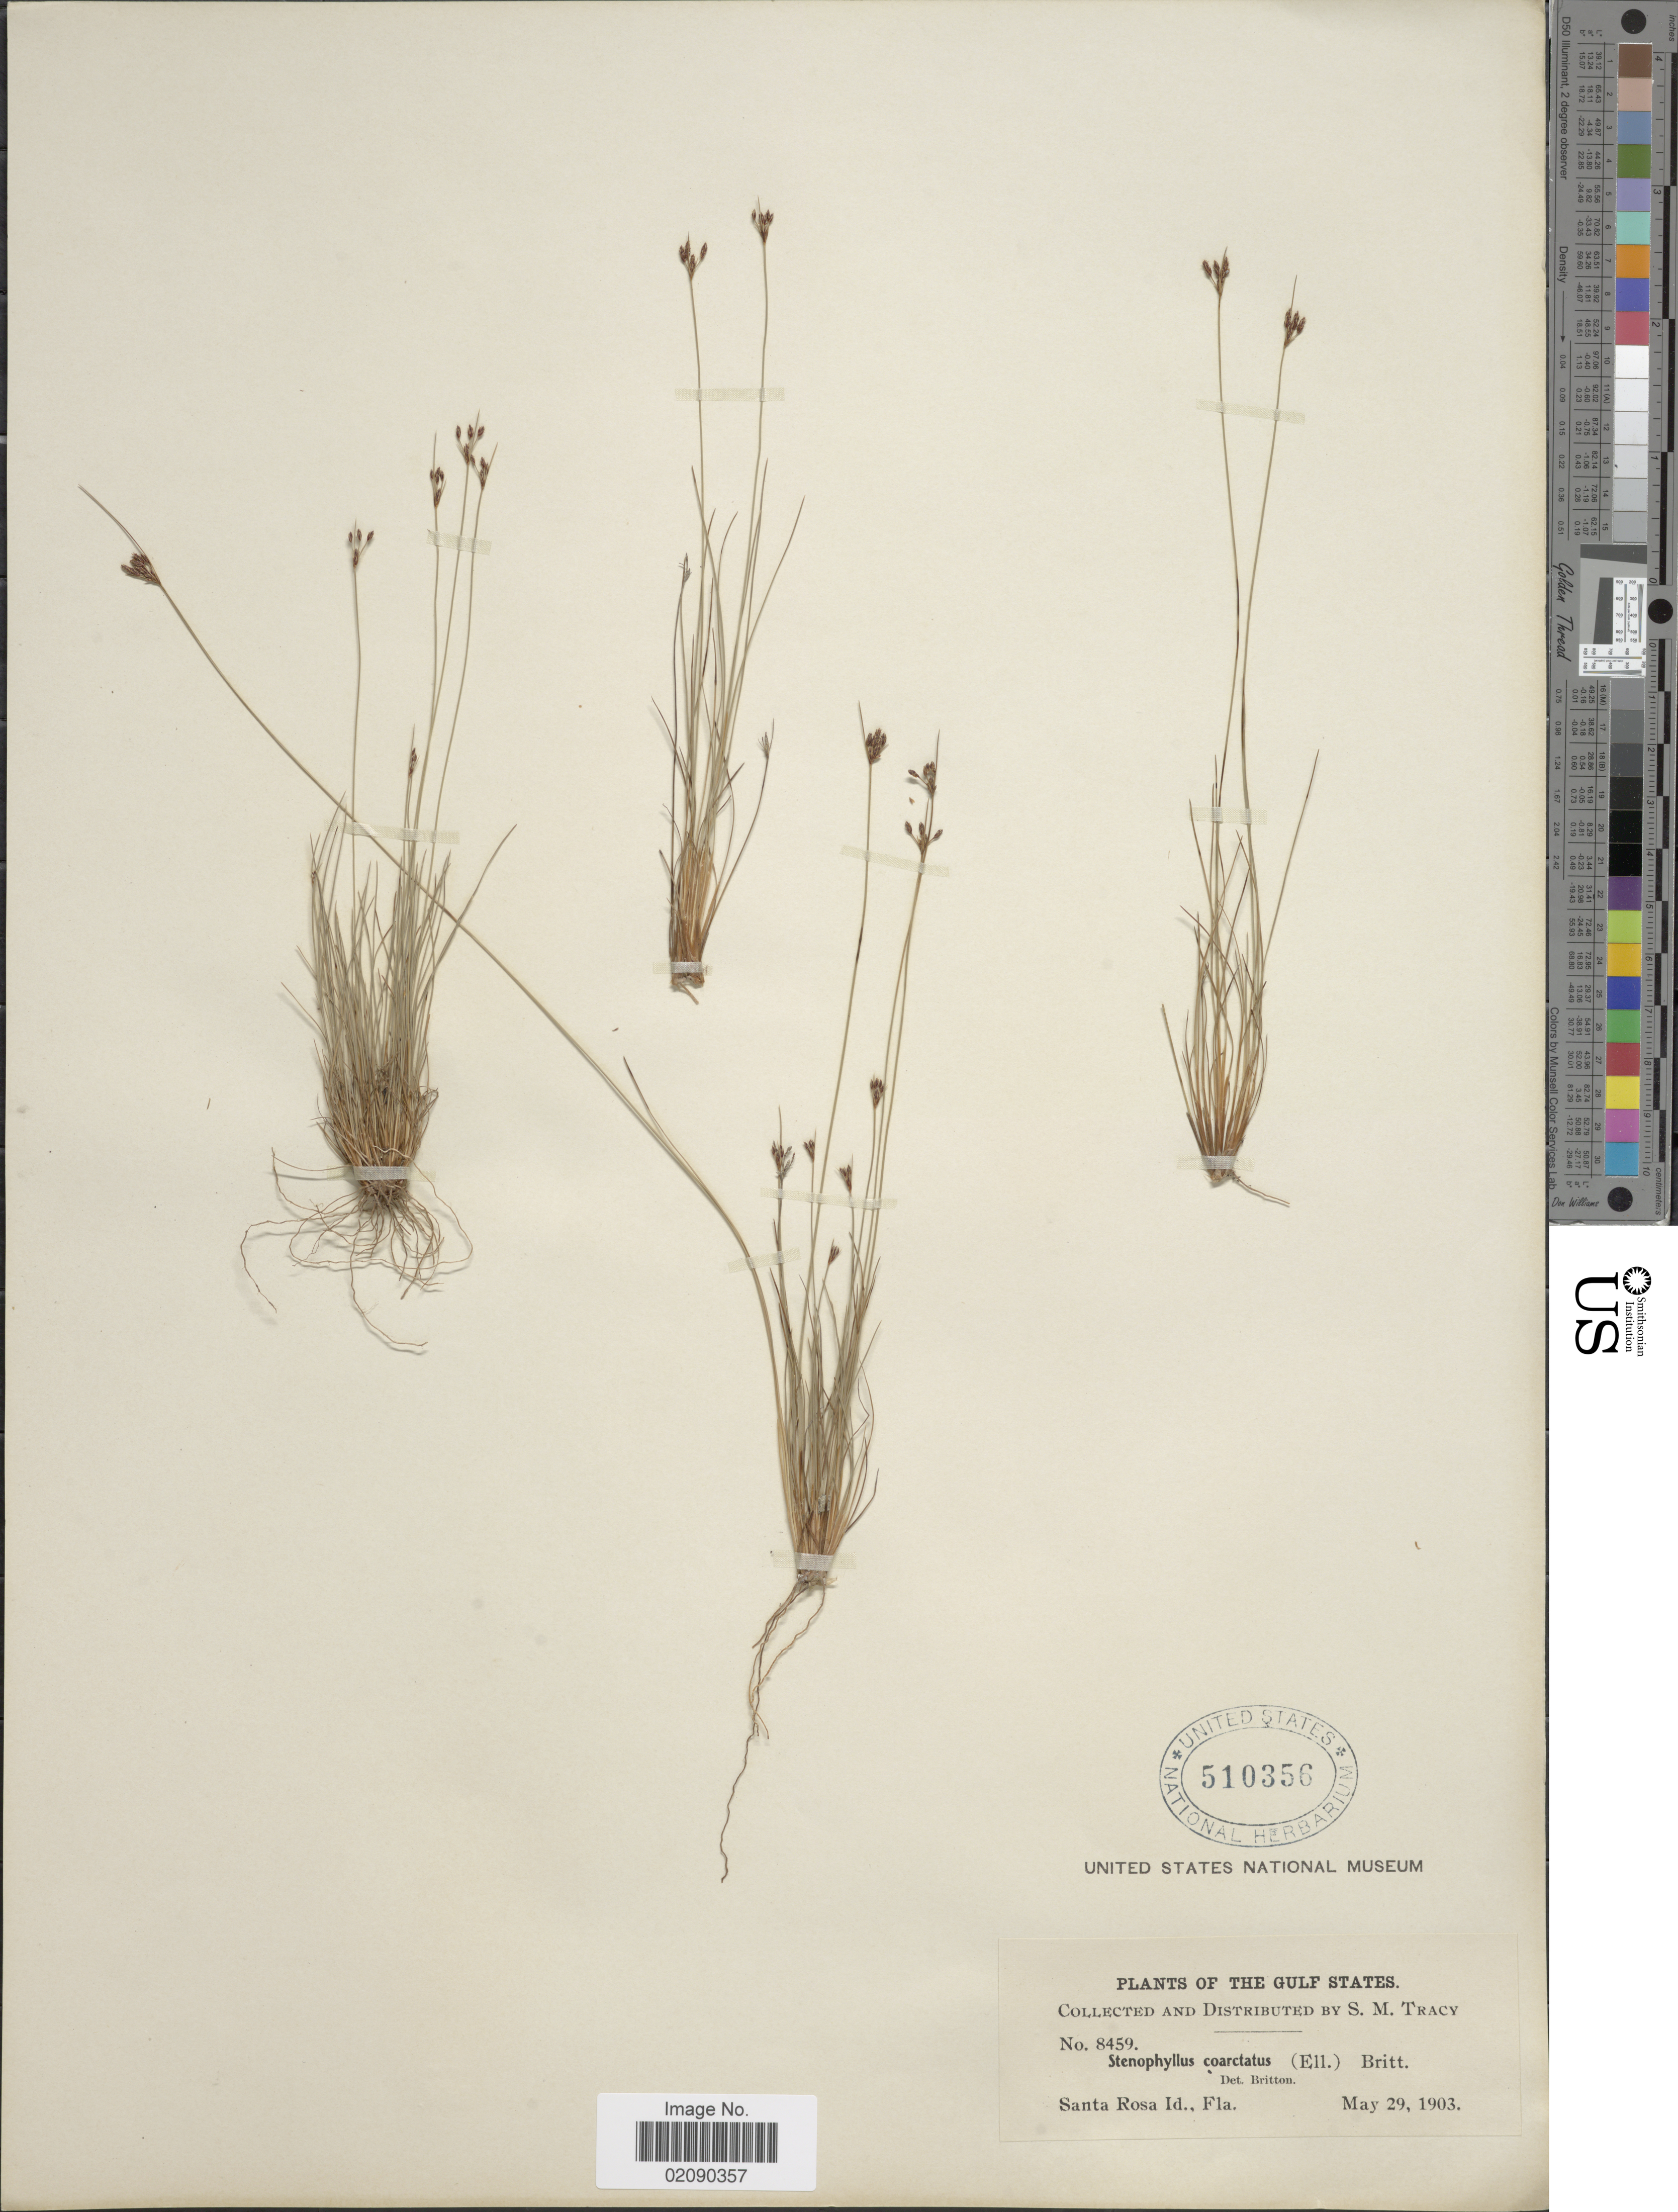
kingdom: Plantae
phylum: Tracheophyta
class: Liliopsida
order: Poales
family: Cyperaceae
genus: Bulbostylis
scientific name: Bulbostylis ciliatifolia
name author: (Elliott) Fernald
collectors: S. M. Tracy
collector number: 8459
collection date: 1903-05-29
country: United States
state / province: Florida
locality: Gulf States. Santa Rosa Id.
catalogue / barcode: US 510356